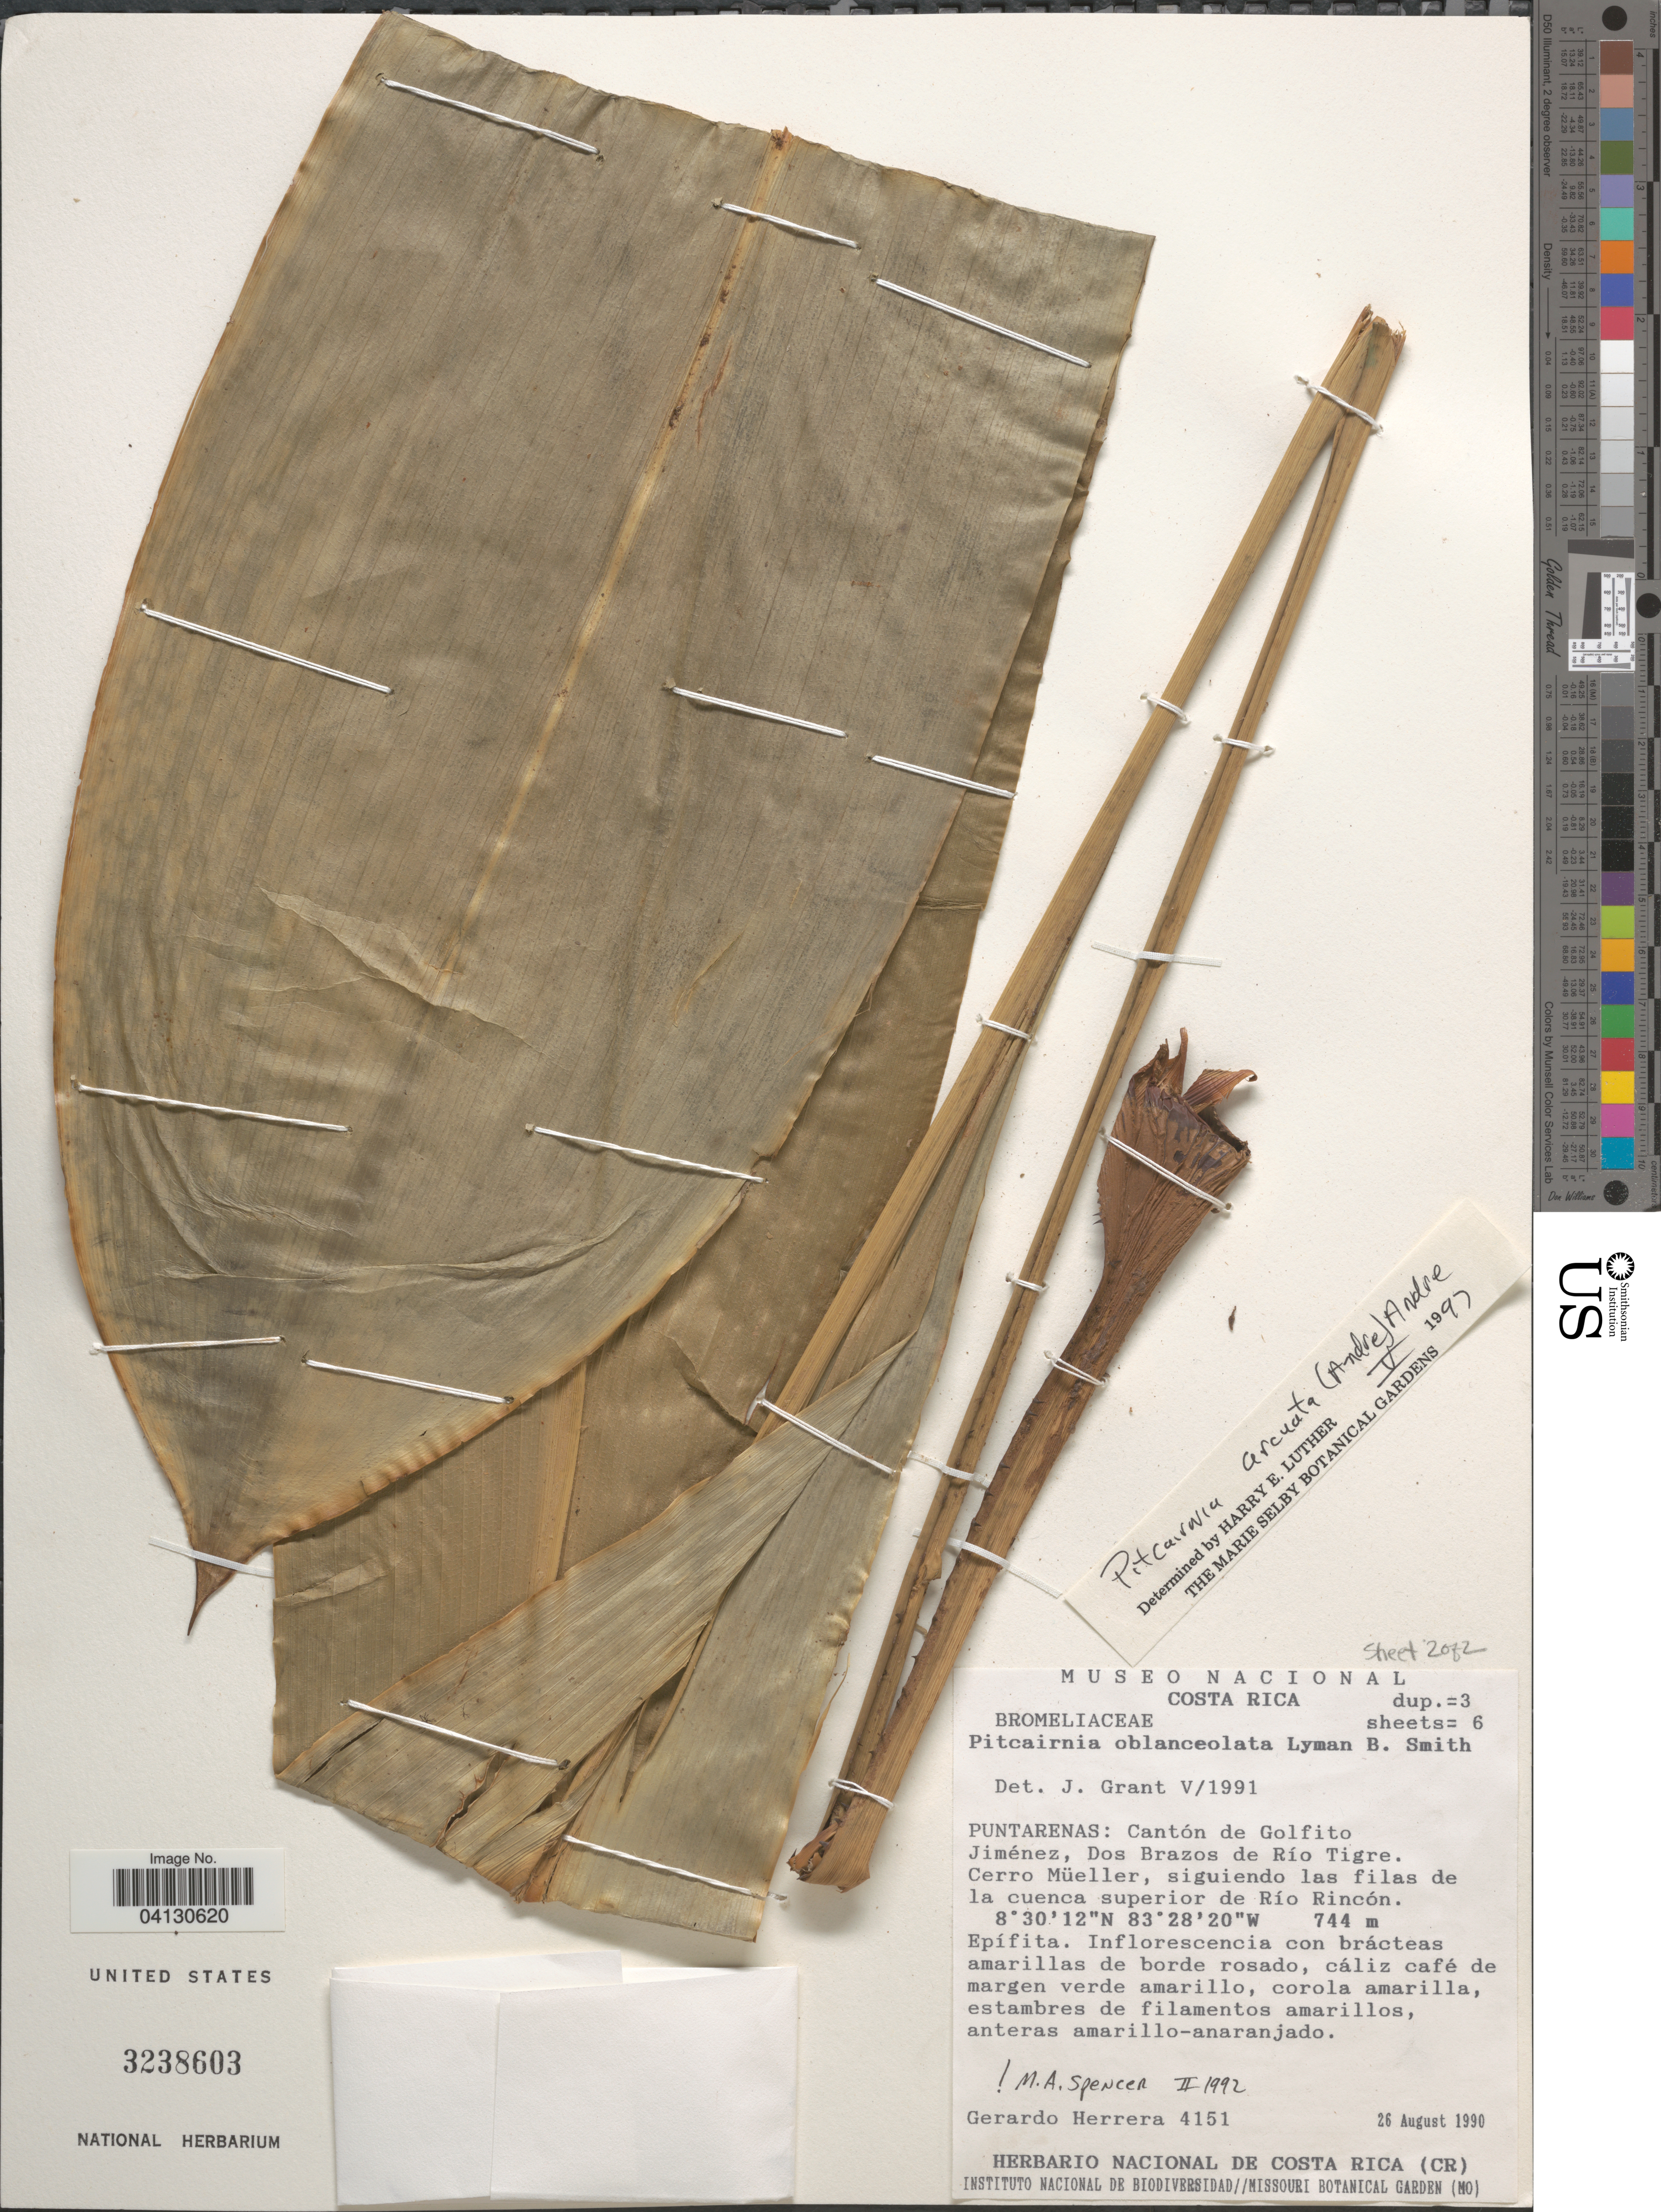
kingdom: Plantae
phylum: Tracheophyta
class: Liliopsida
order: Poales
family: Bromeliaceae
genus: Pitcairnia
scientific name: Pitcairnia arcuata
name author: (André) André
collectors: G. Herrera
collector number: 4151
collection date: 1990-08-26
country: Costa Rica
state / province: Puntarenas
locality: Cantón de Golfito Jiménez, Dos Brazos de Río Tigre. Cerro Müeller, siguiendo las filas de la cuenca superior de Río Rincón.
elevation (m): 744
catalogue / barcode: US 3238603